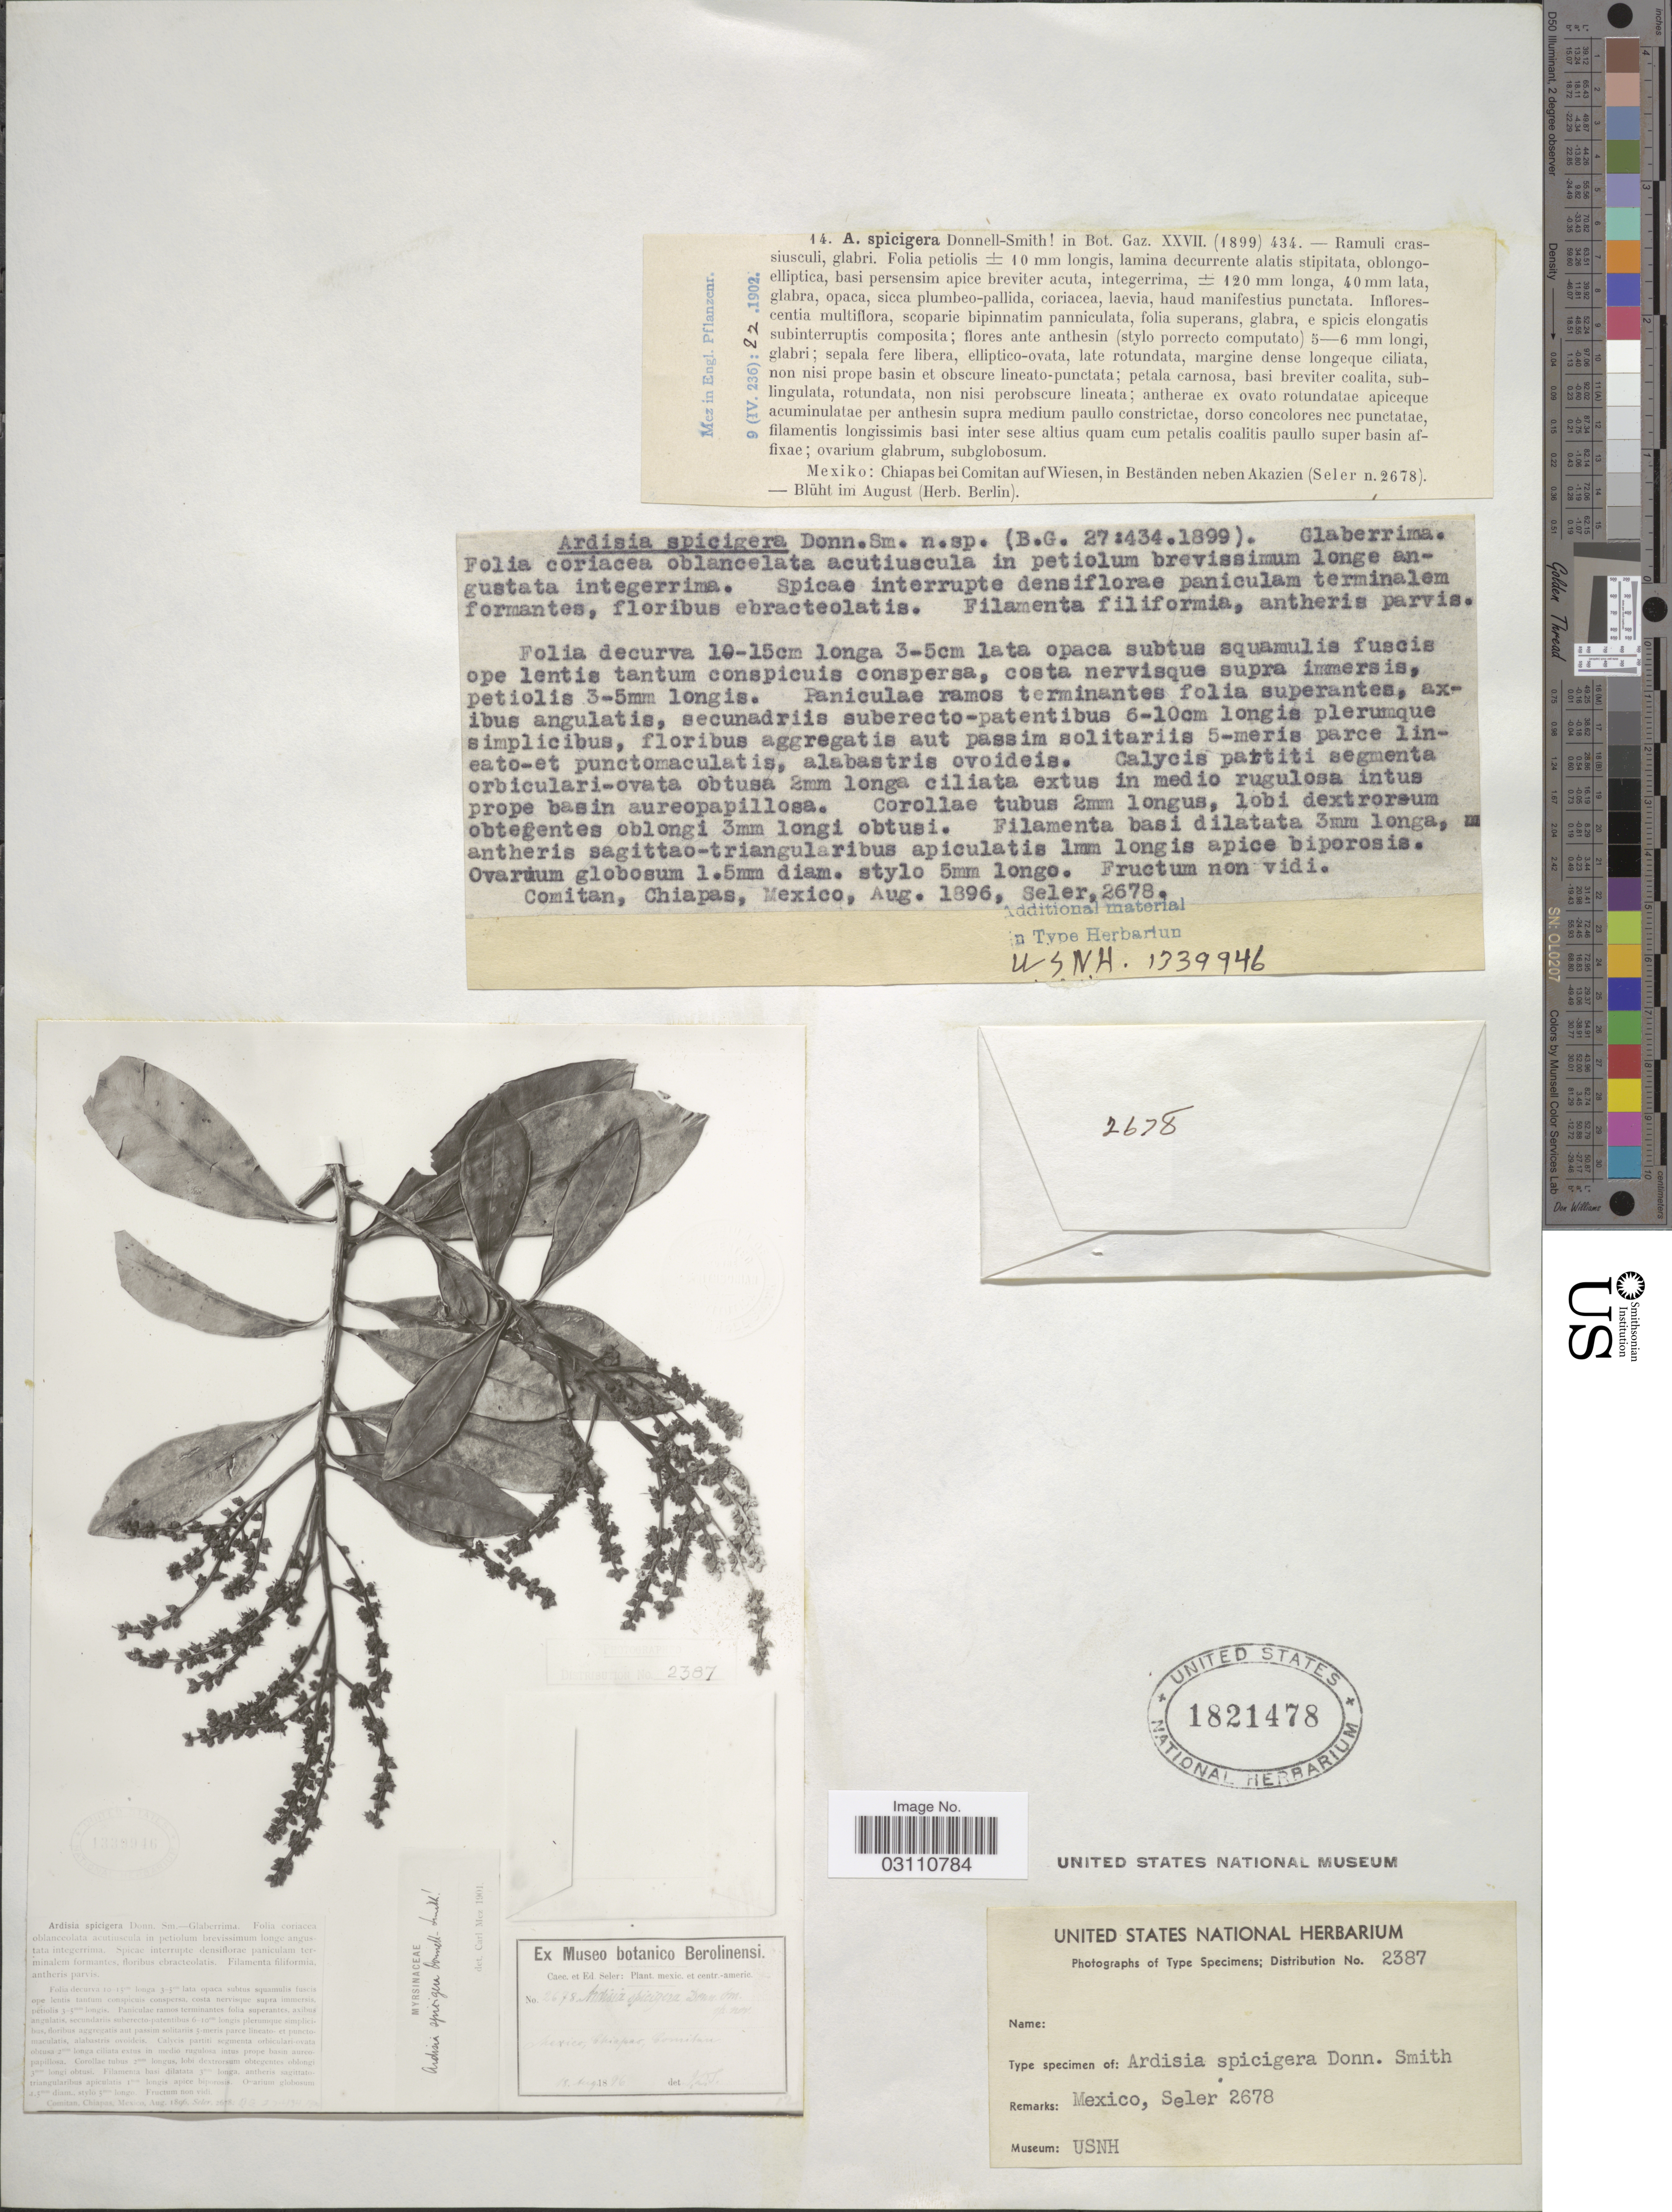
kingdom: Plantae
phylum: Tracheophyta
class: Magnoliopsida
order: Ericales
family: Primulaceae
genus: Ardisia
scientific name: Ardisia spicigera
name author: Donn. Sm.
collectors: -. Seler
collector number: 2678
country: Mexico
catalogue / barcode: US 1821478-2